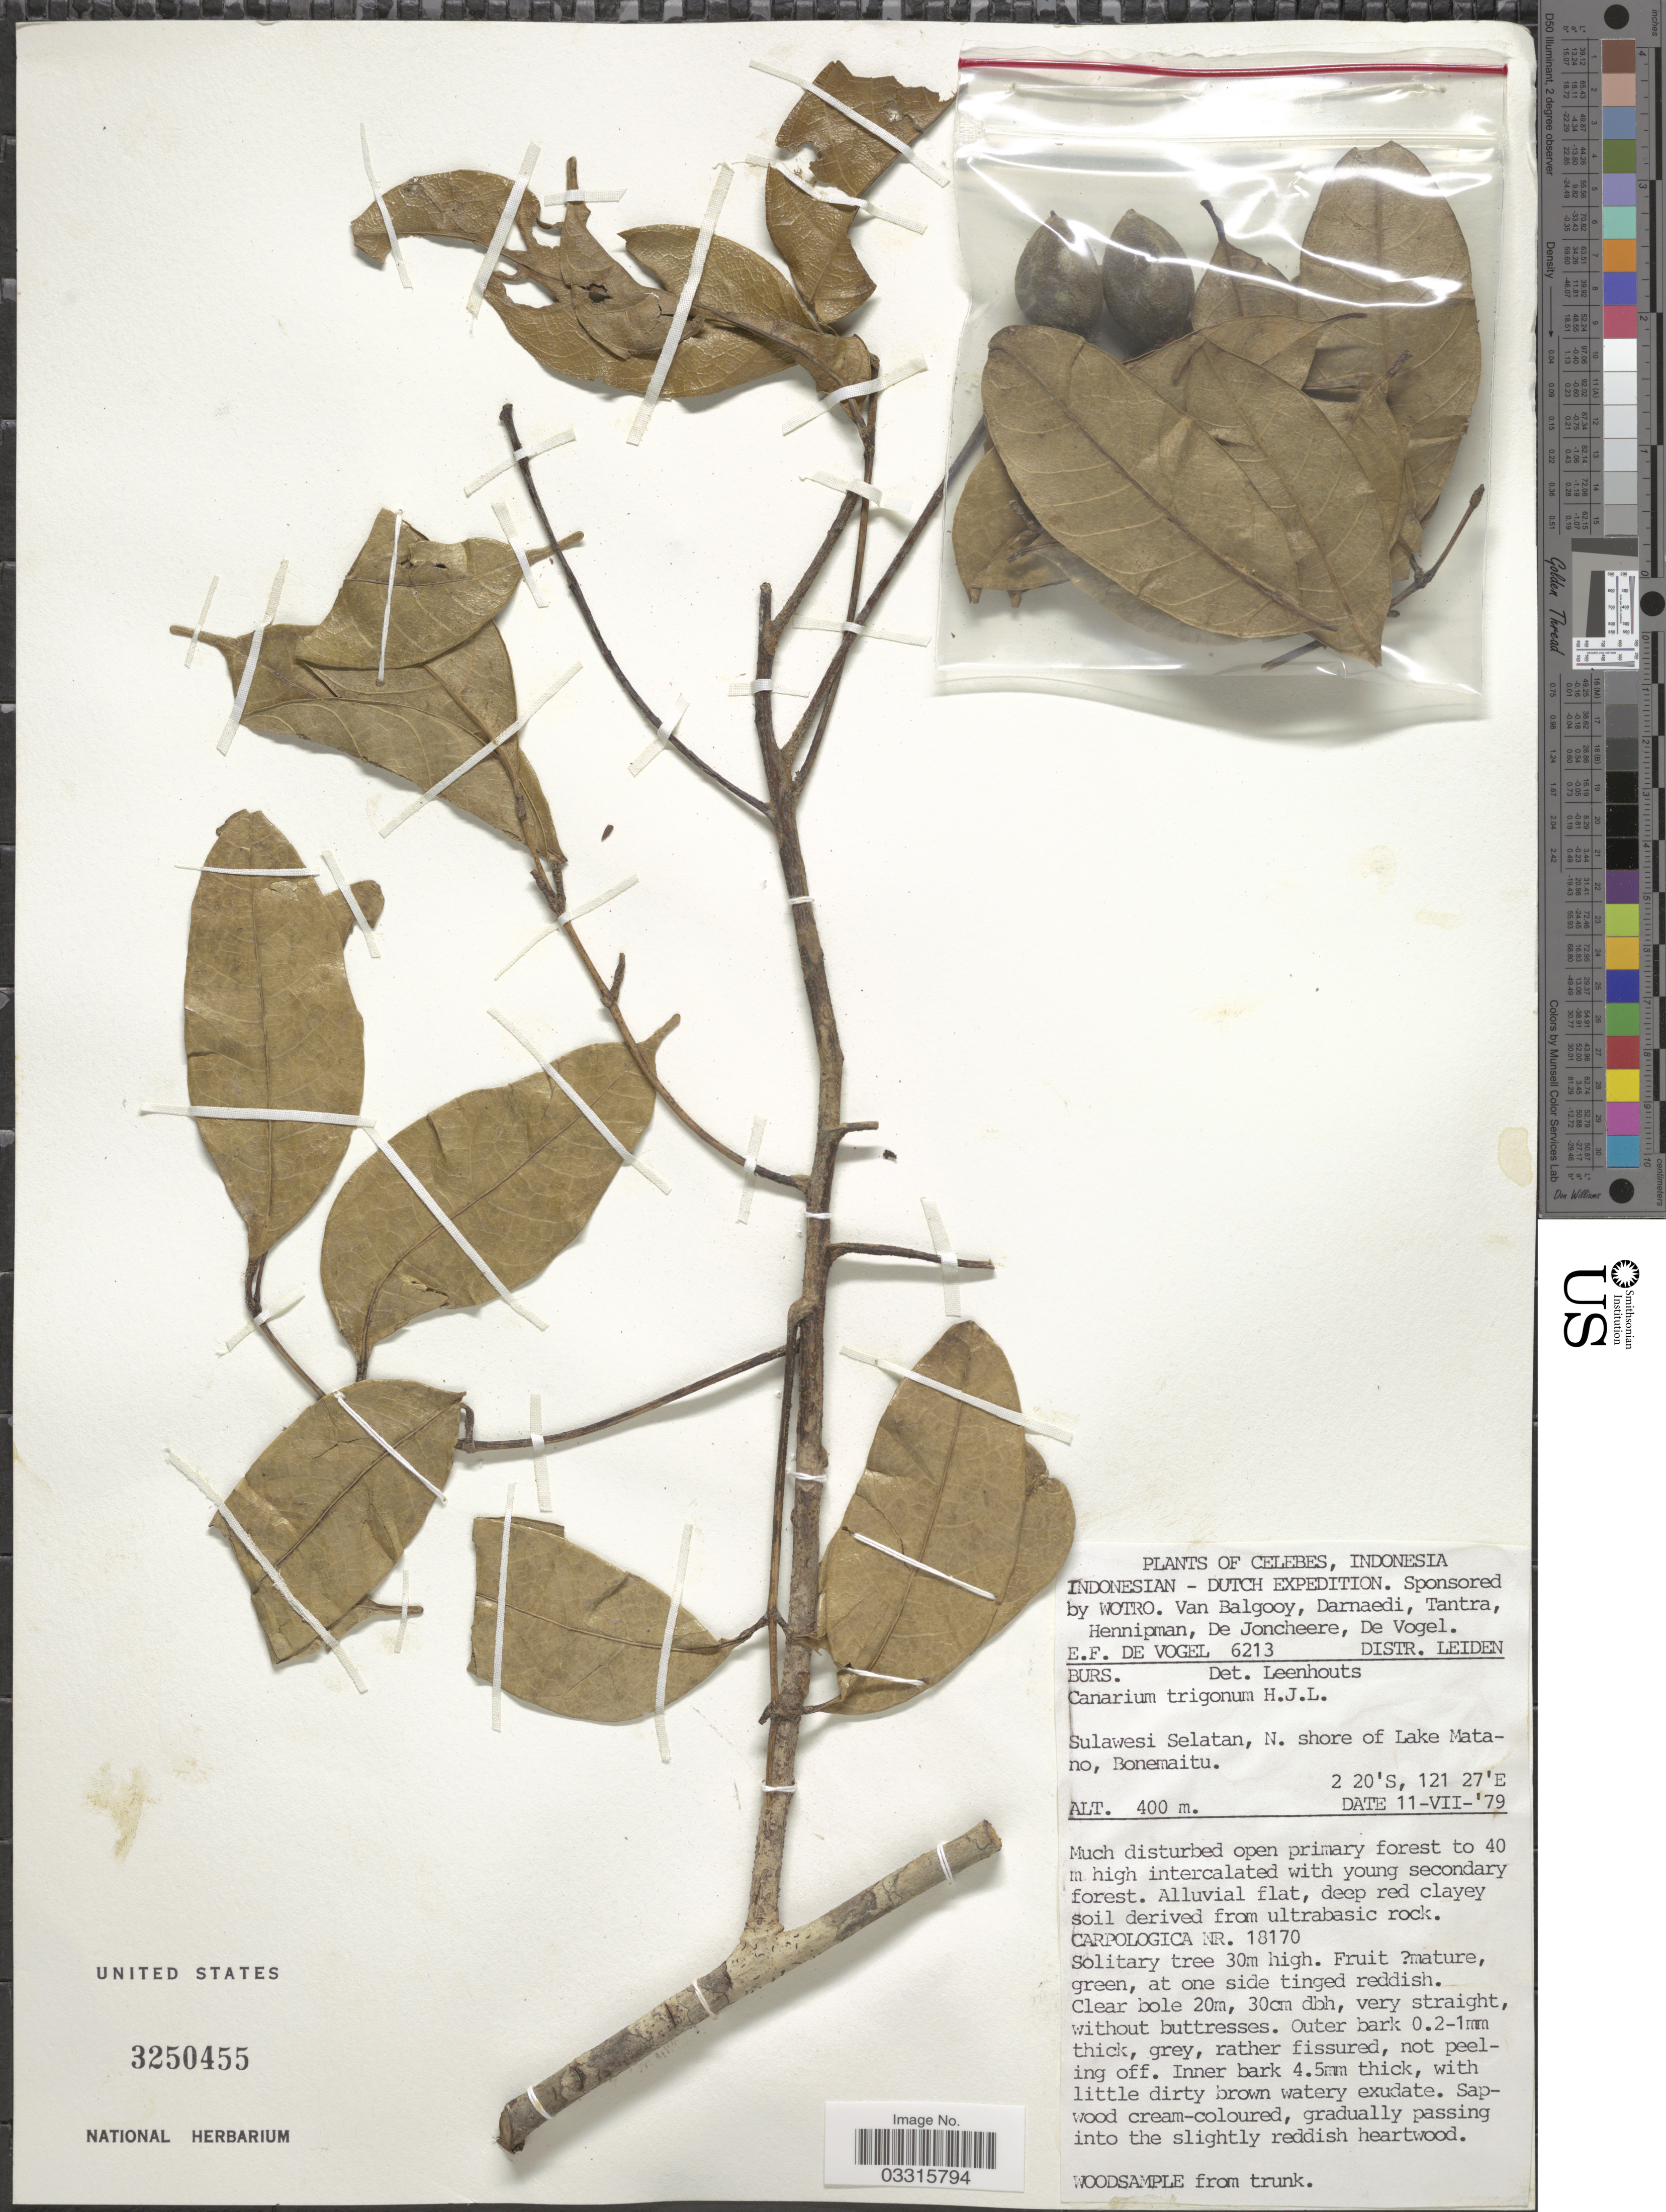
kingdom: Plantae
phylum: Tracheophyta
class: Magnoliopsida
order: Sapindales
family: Burseraceae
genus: Canarium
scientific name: Canarium trigonum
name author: H.J. Lam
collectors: E. F. de Vogel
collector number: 6213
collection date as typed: Transcribed d/m/y: 11/7/79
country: Indonesia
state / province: Sulawesi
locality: Celebes. Sulawesi Selatan, N. shore of Lake Matano, Bonemaitu.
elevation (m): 400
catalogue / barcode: US 3250455